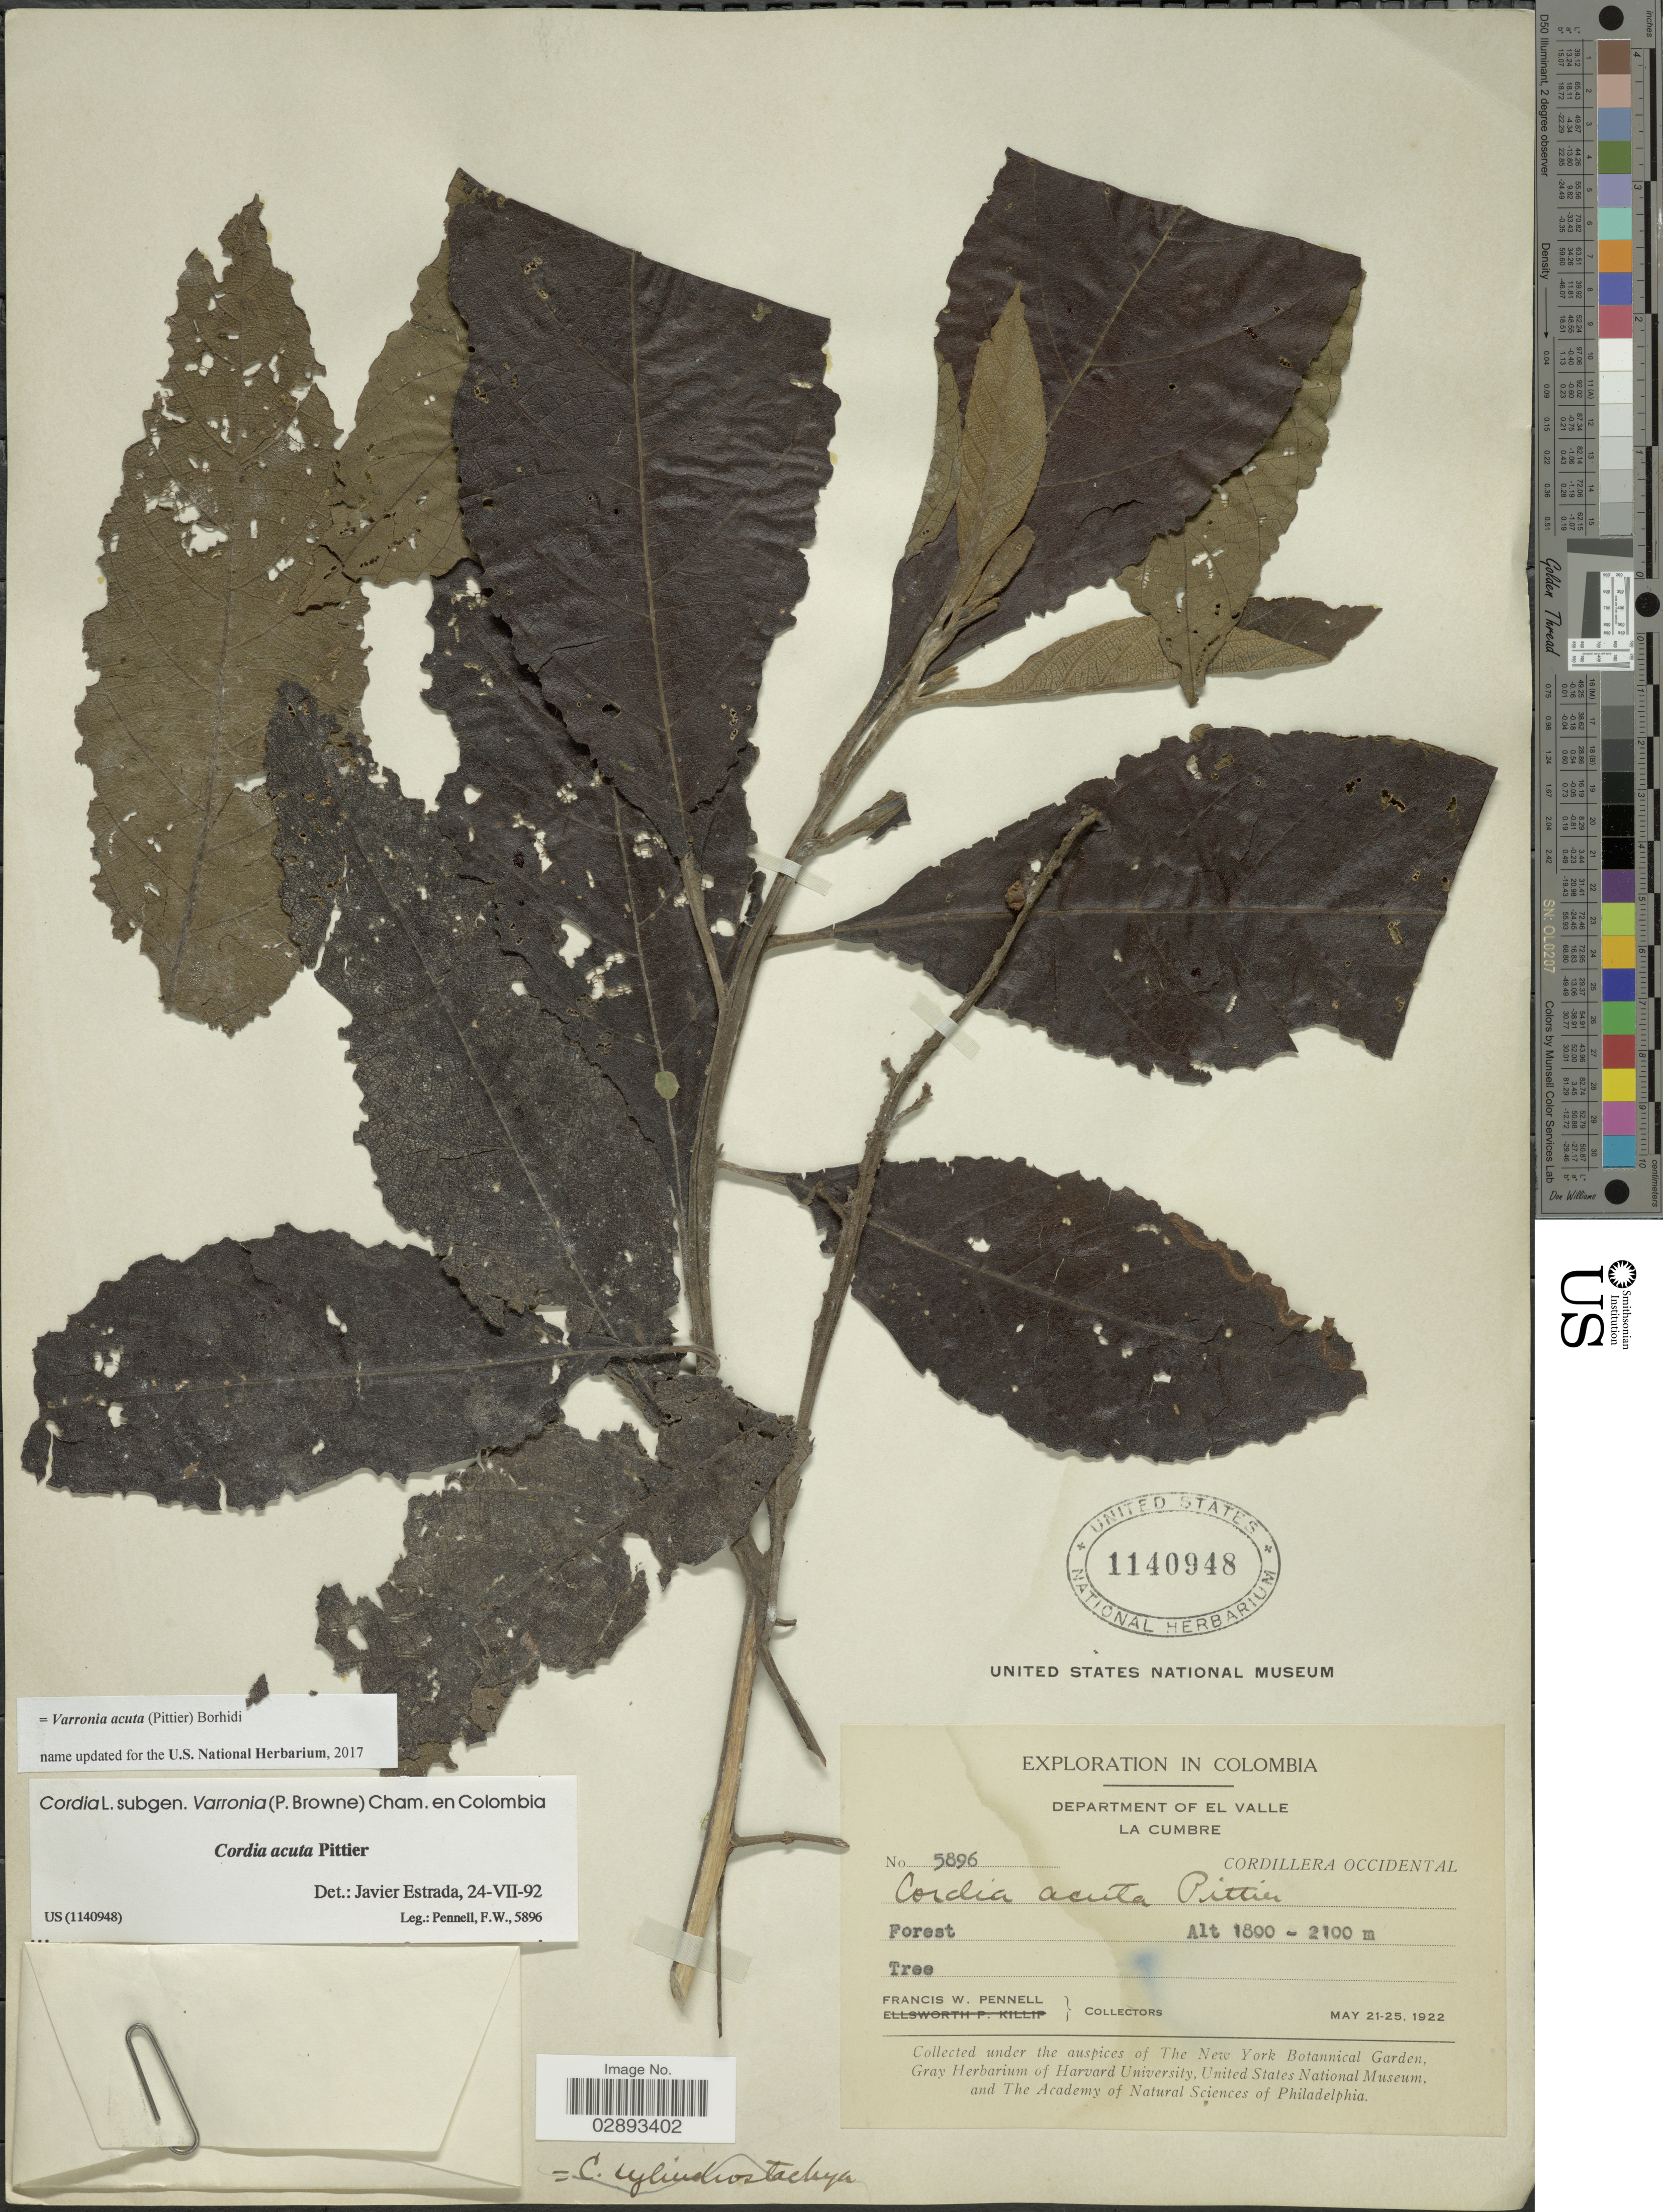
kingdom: Plantae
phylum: Tracheophyta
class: Magnoliopsida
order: Boraginales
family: Cordiaceae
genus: Varronia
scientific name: Varronia acuta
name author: (Pittier) Borhidi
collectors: F. W. Pennell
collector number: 5896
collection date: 1922-05-21/1922-05-25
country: Colombia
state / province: Valle del Cauca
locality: Department of El Valle, La Cumbre, Cordillera Occidental.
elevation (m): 1800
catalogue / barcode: US 1140948